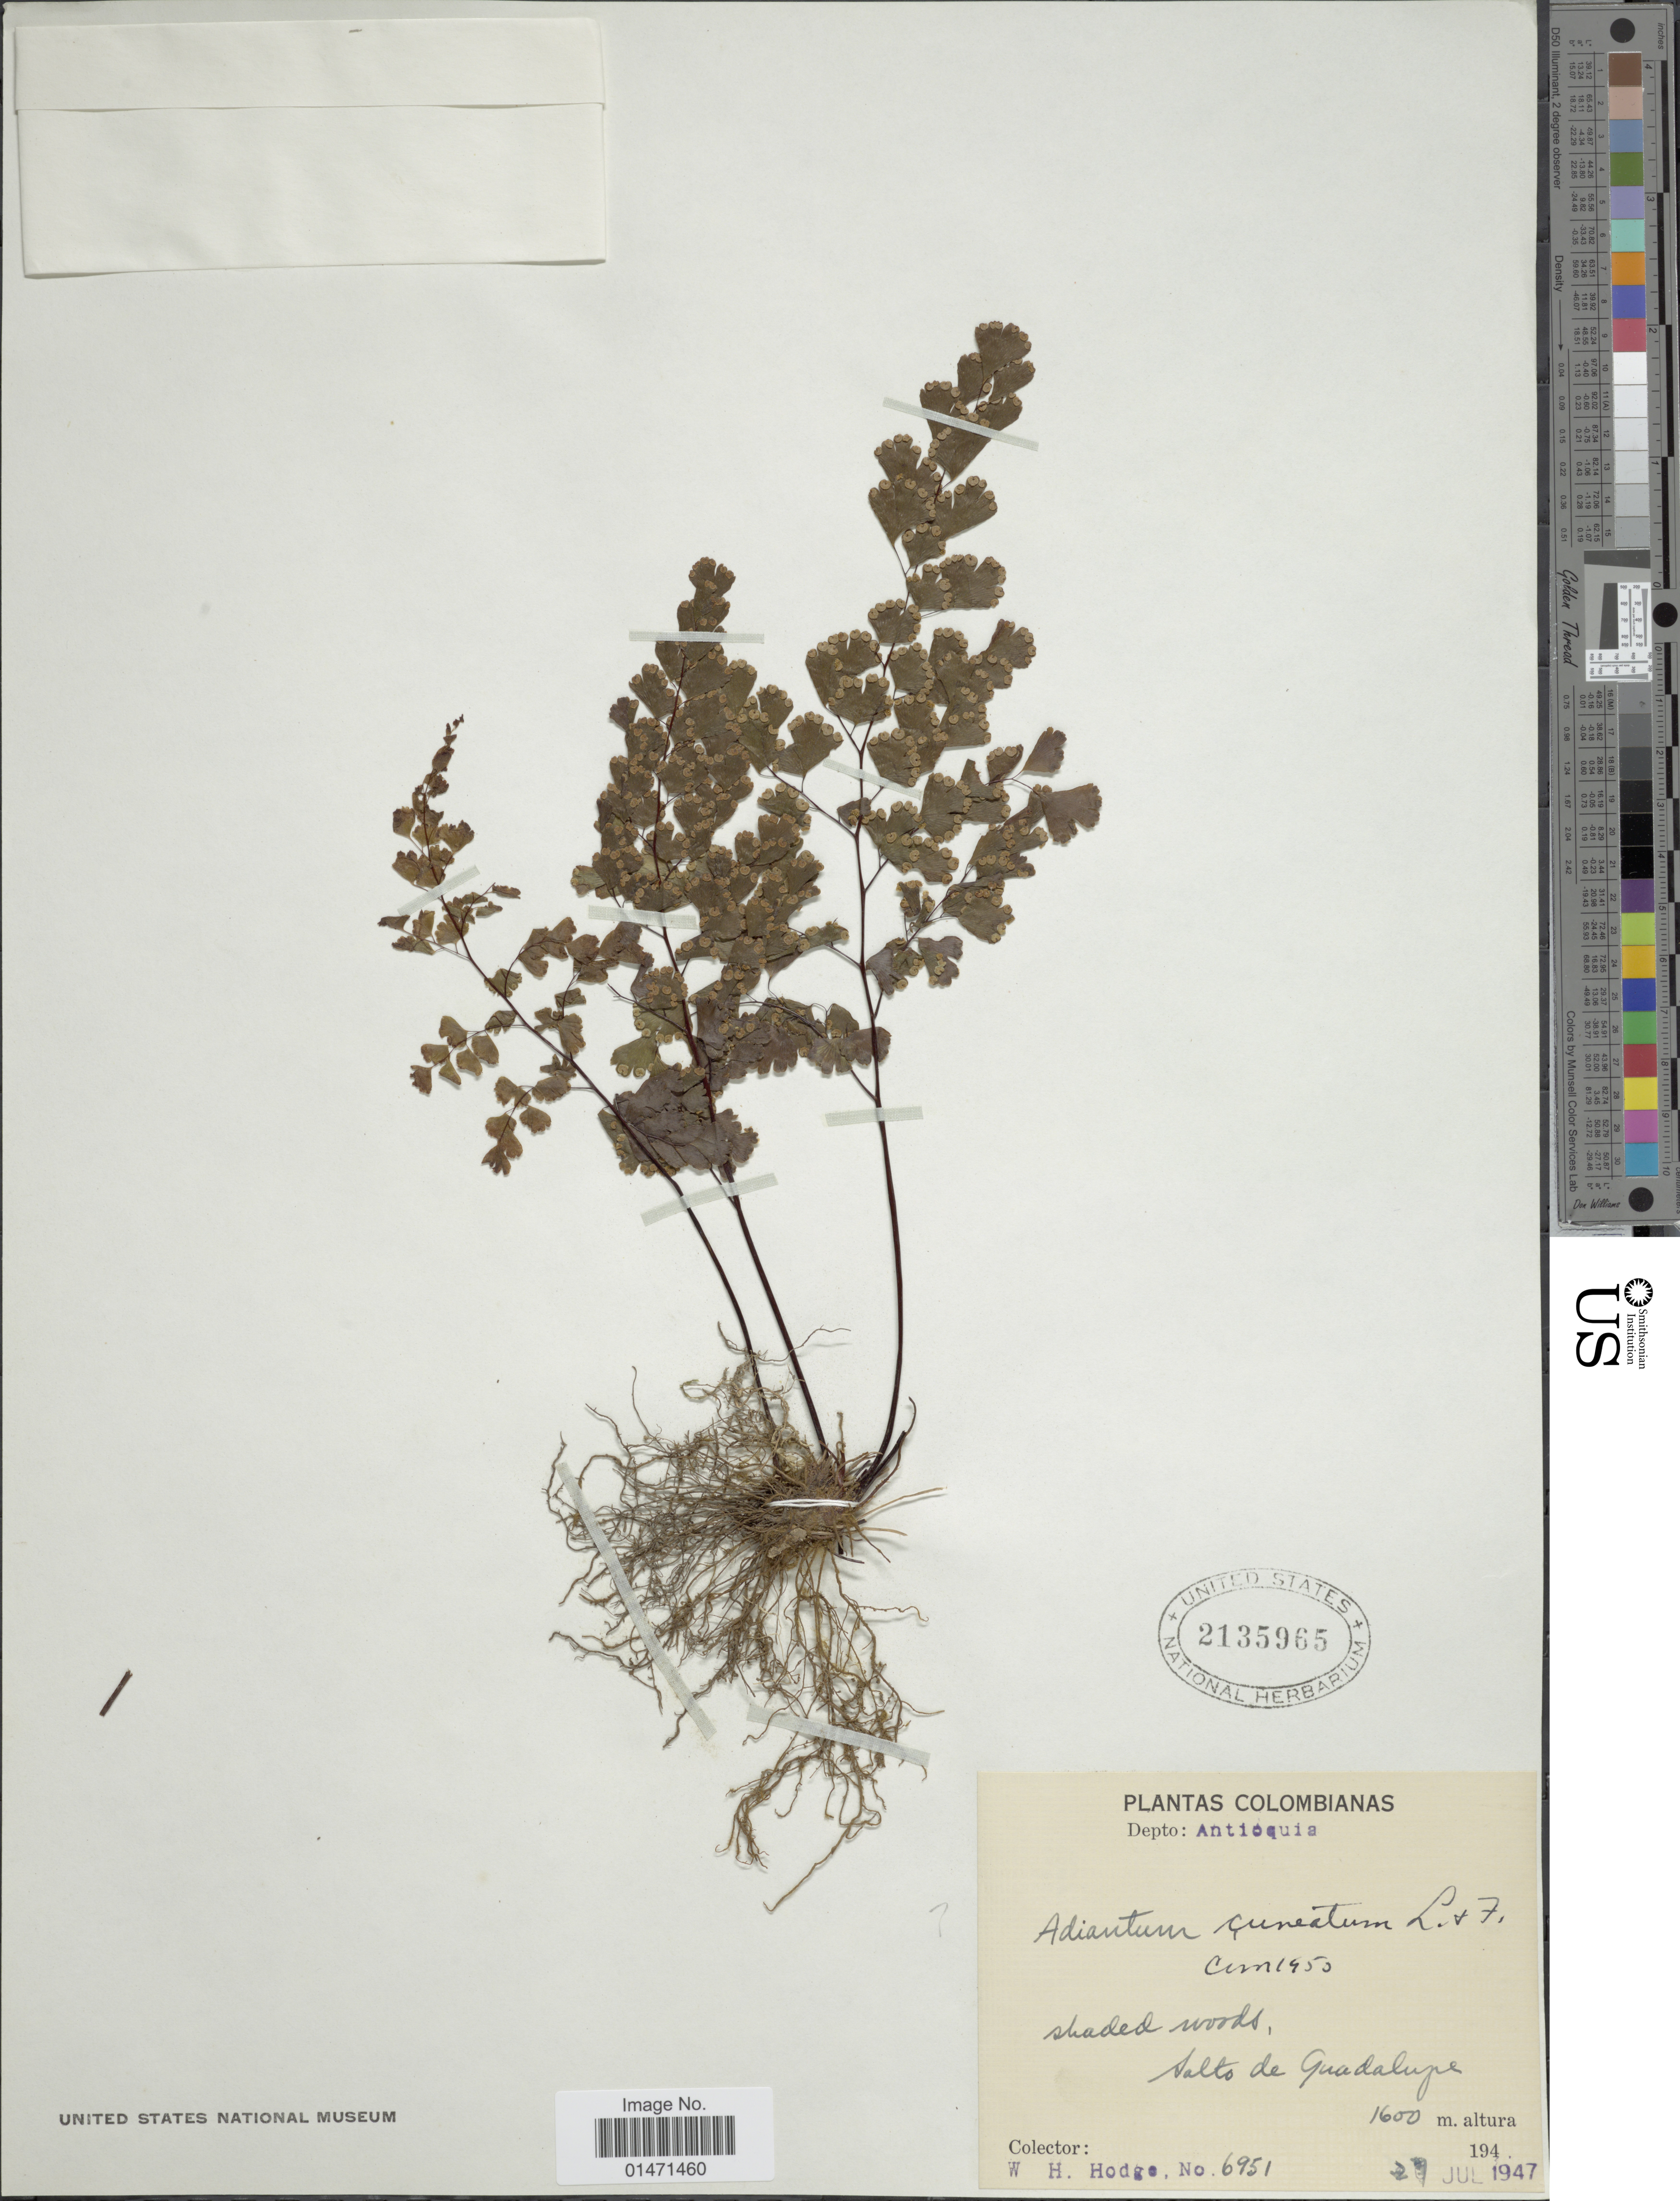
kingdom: Plantae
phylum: Tracheophyta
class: Polypodiopsida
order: Polypodiales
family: Pteridaceae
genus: Adiantum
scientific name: Adiantum raddianum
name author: C. Presl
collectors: W. Hodge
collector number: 6951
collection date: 1947-07-27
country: Colombia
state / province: Antioquia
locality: Salto de Guadalupe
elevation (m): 1600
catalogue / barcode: US 2135965